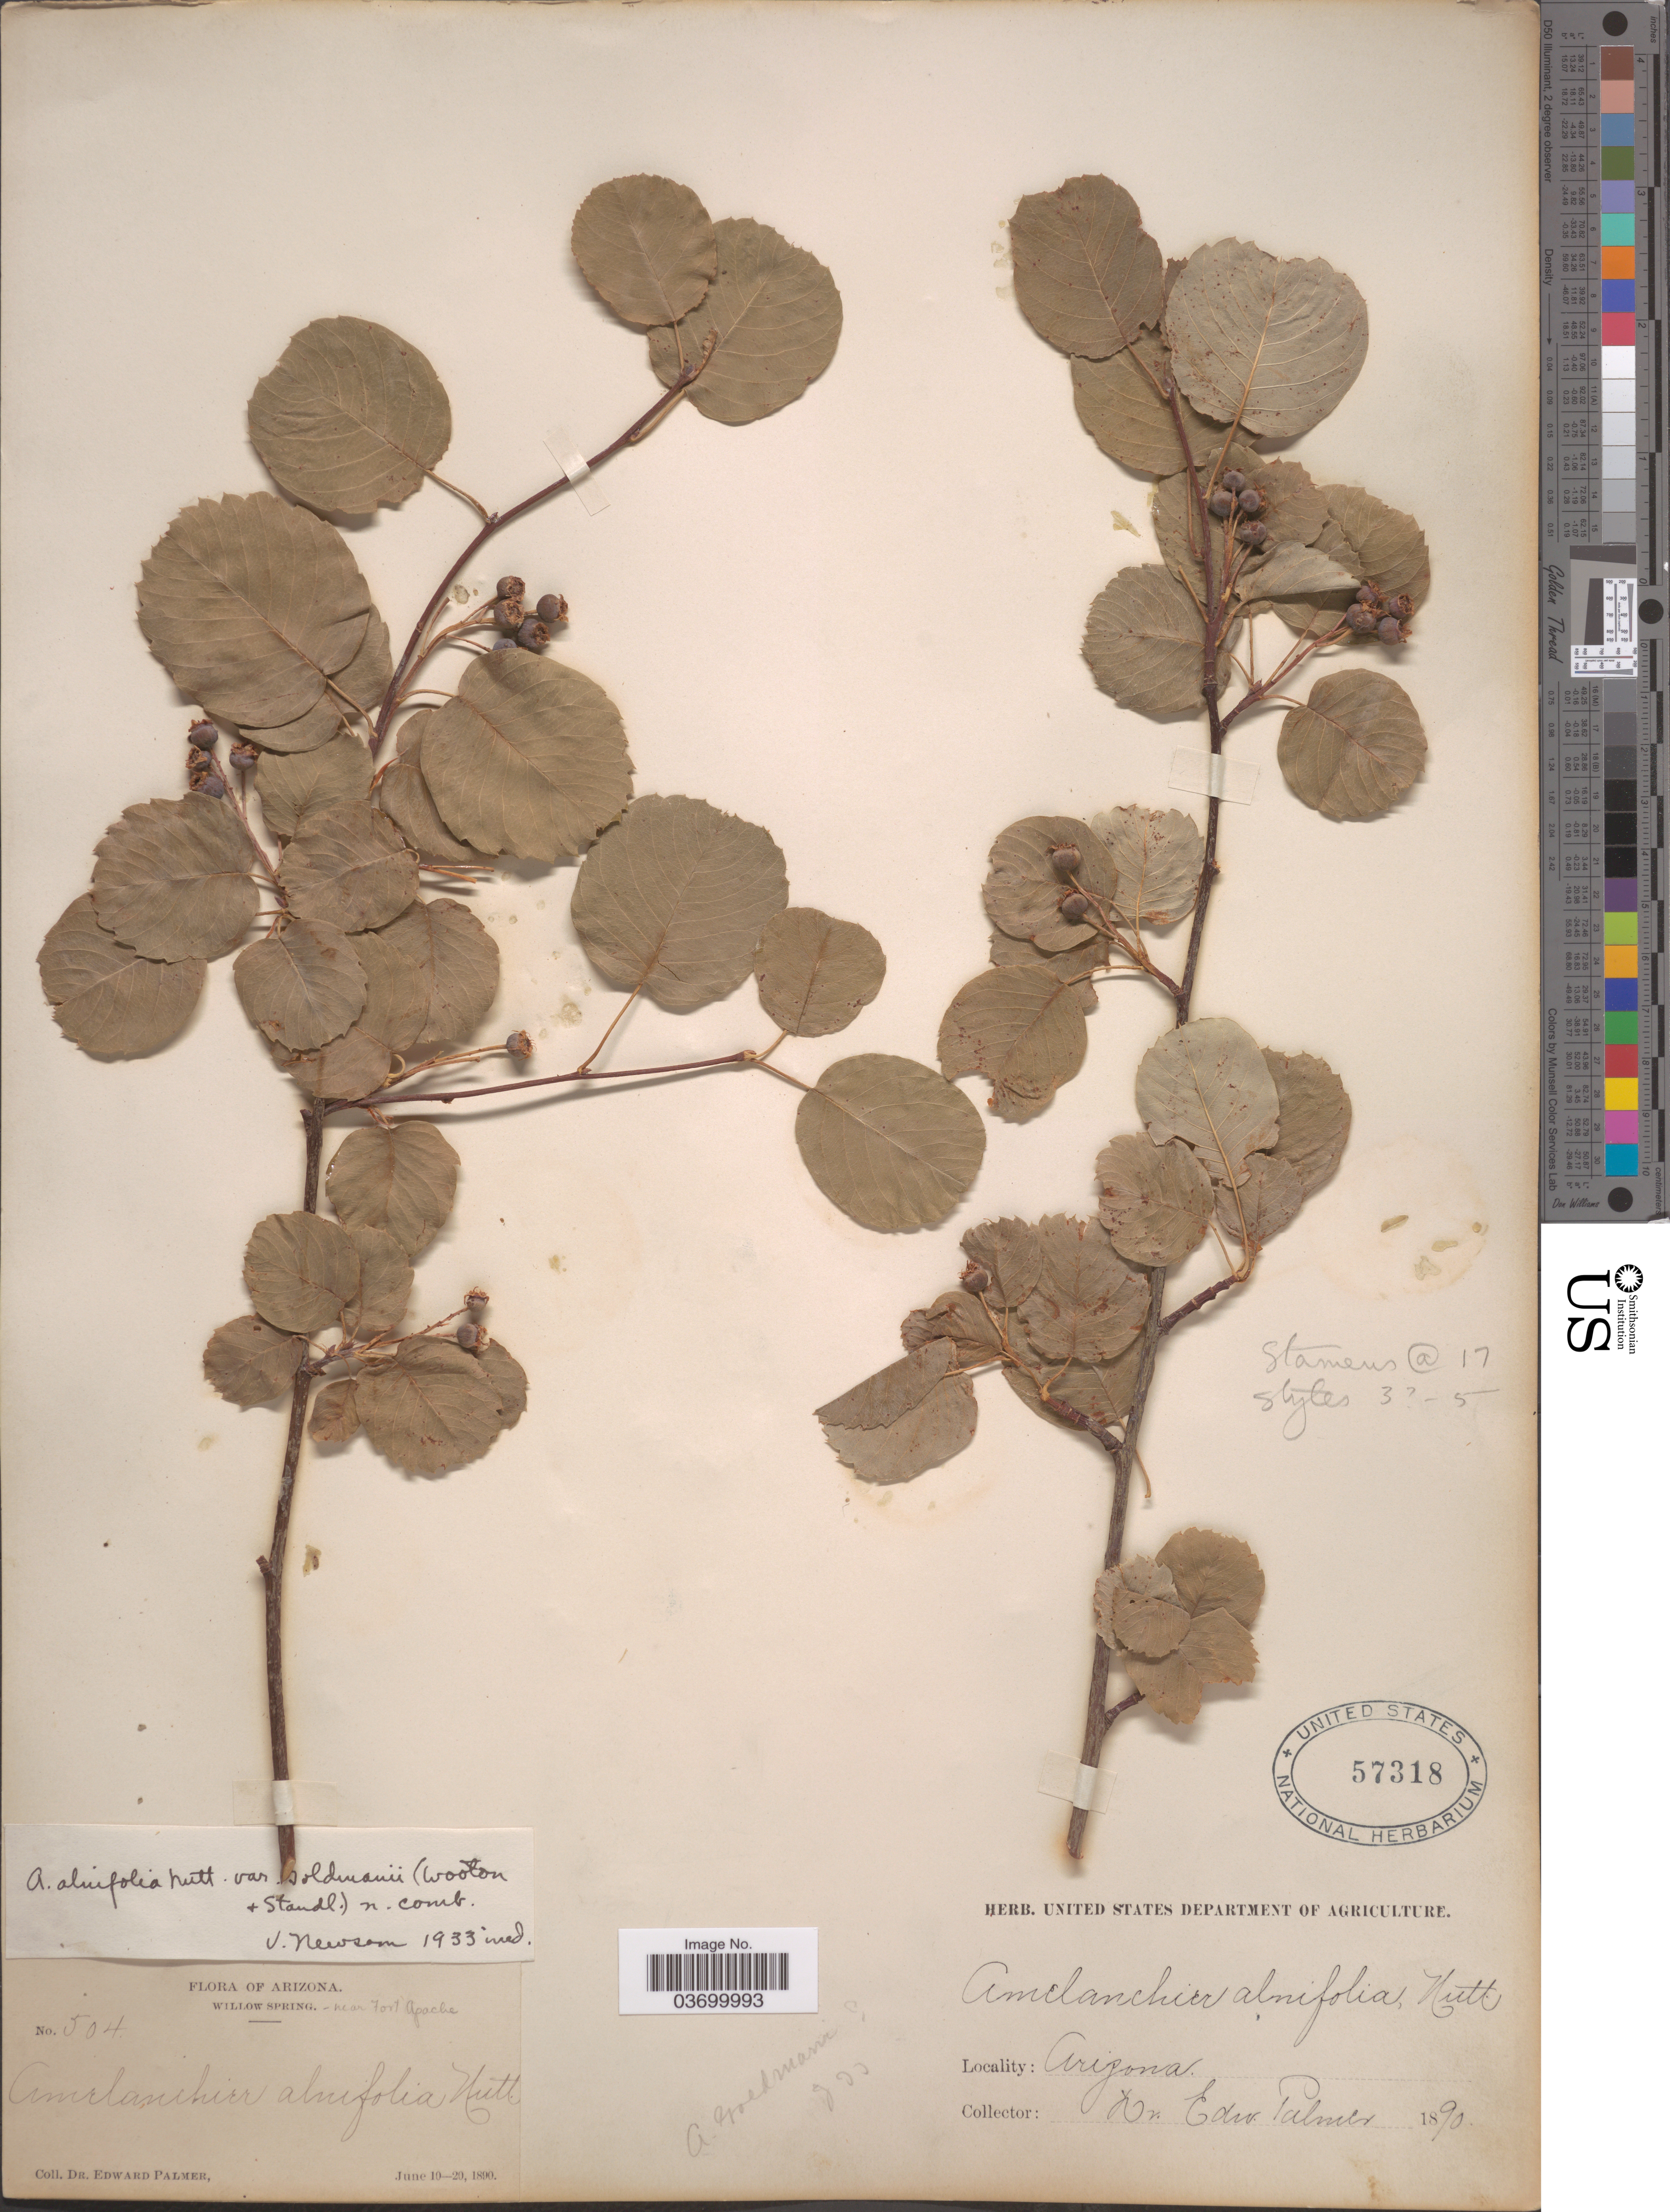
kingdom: Plantae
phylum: Tracheophyta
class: Magnoliopsida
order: Rosales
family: Rosaceae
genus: Amelanchier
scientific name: Amelanchier alnifolia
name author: (Nutt.) Nutt. ex M. Roem.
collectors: E. Palmer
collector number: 504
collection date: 1890-06-10/1890-06-20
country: United States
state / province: Arizona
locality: Willow Spring near Fort Apache.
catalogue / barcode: US 57318